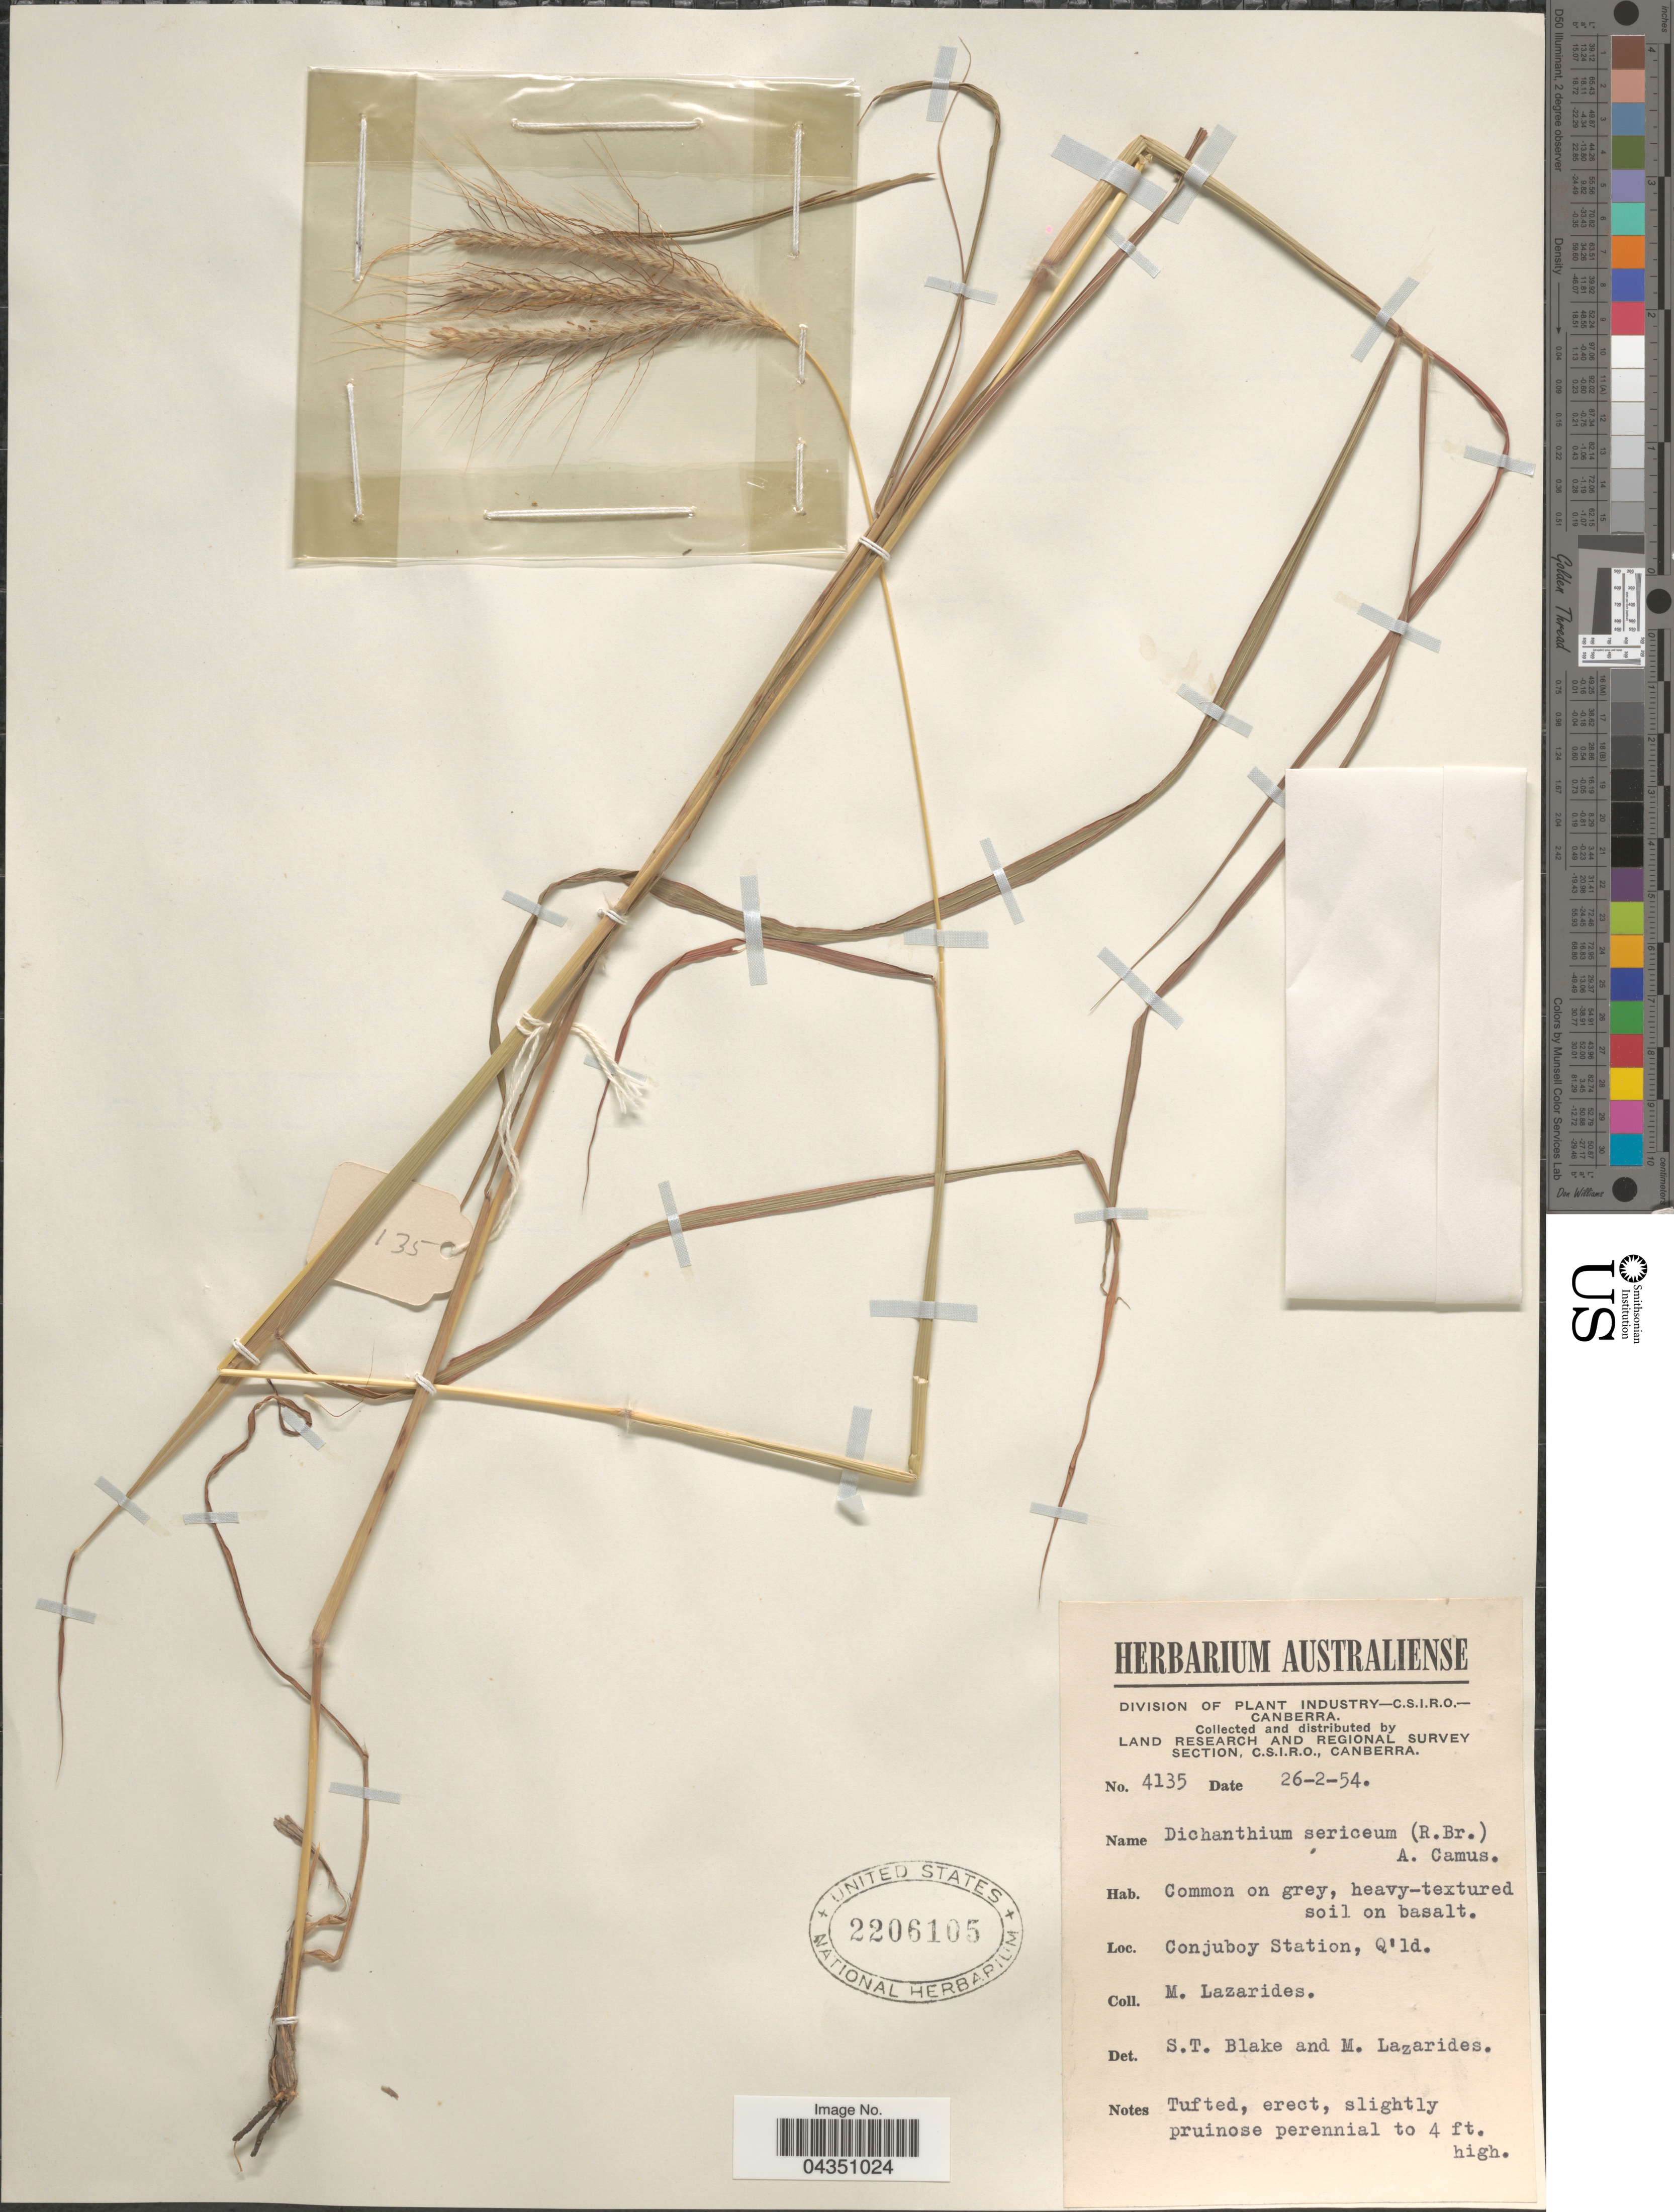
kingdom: Plantae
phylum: Tracheophyta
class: Liliopsida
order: Poales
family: Poaceae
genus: Dichanthium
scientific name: Dichanthium sericeum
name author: (R. Br.) A. Camus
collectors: M. Lazarides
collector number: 4135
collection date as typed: Transcribed d/m/y: 26/2/54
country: Australia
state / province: Queensland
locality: Land Research and Regional Survey Section. Conjuboy Station.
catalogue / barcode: US 2206105